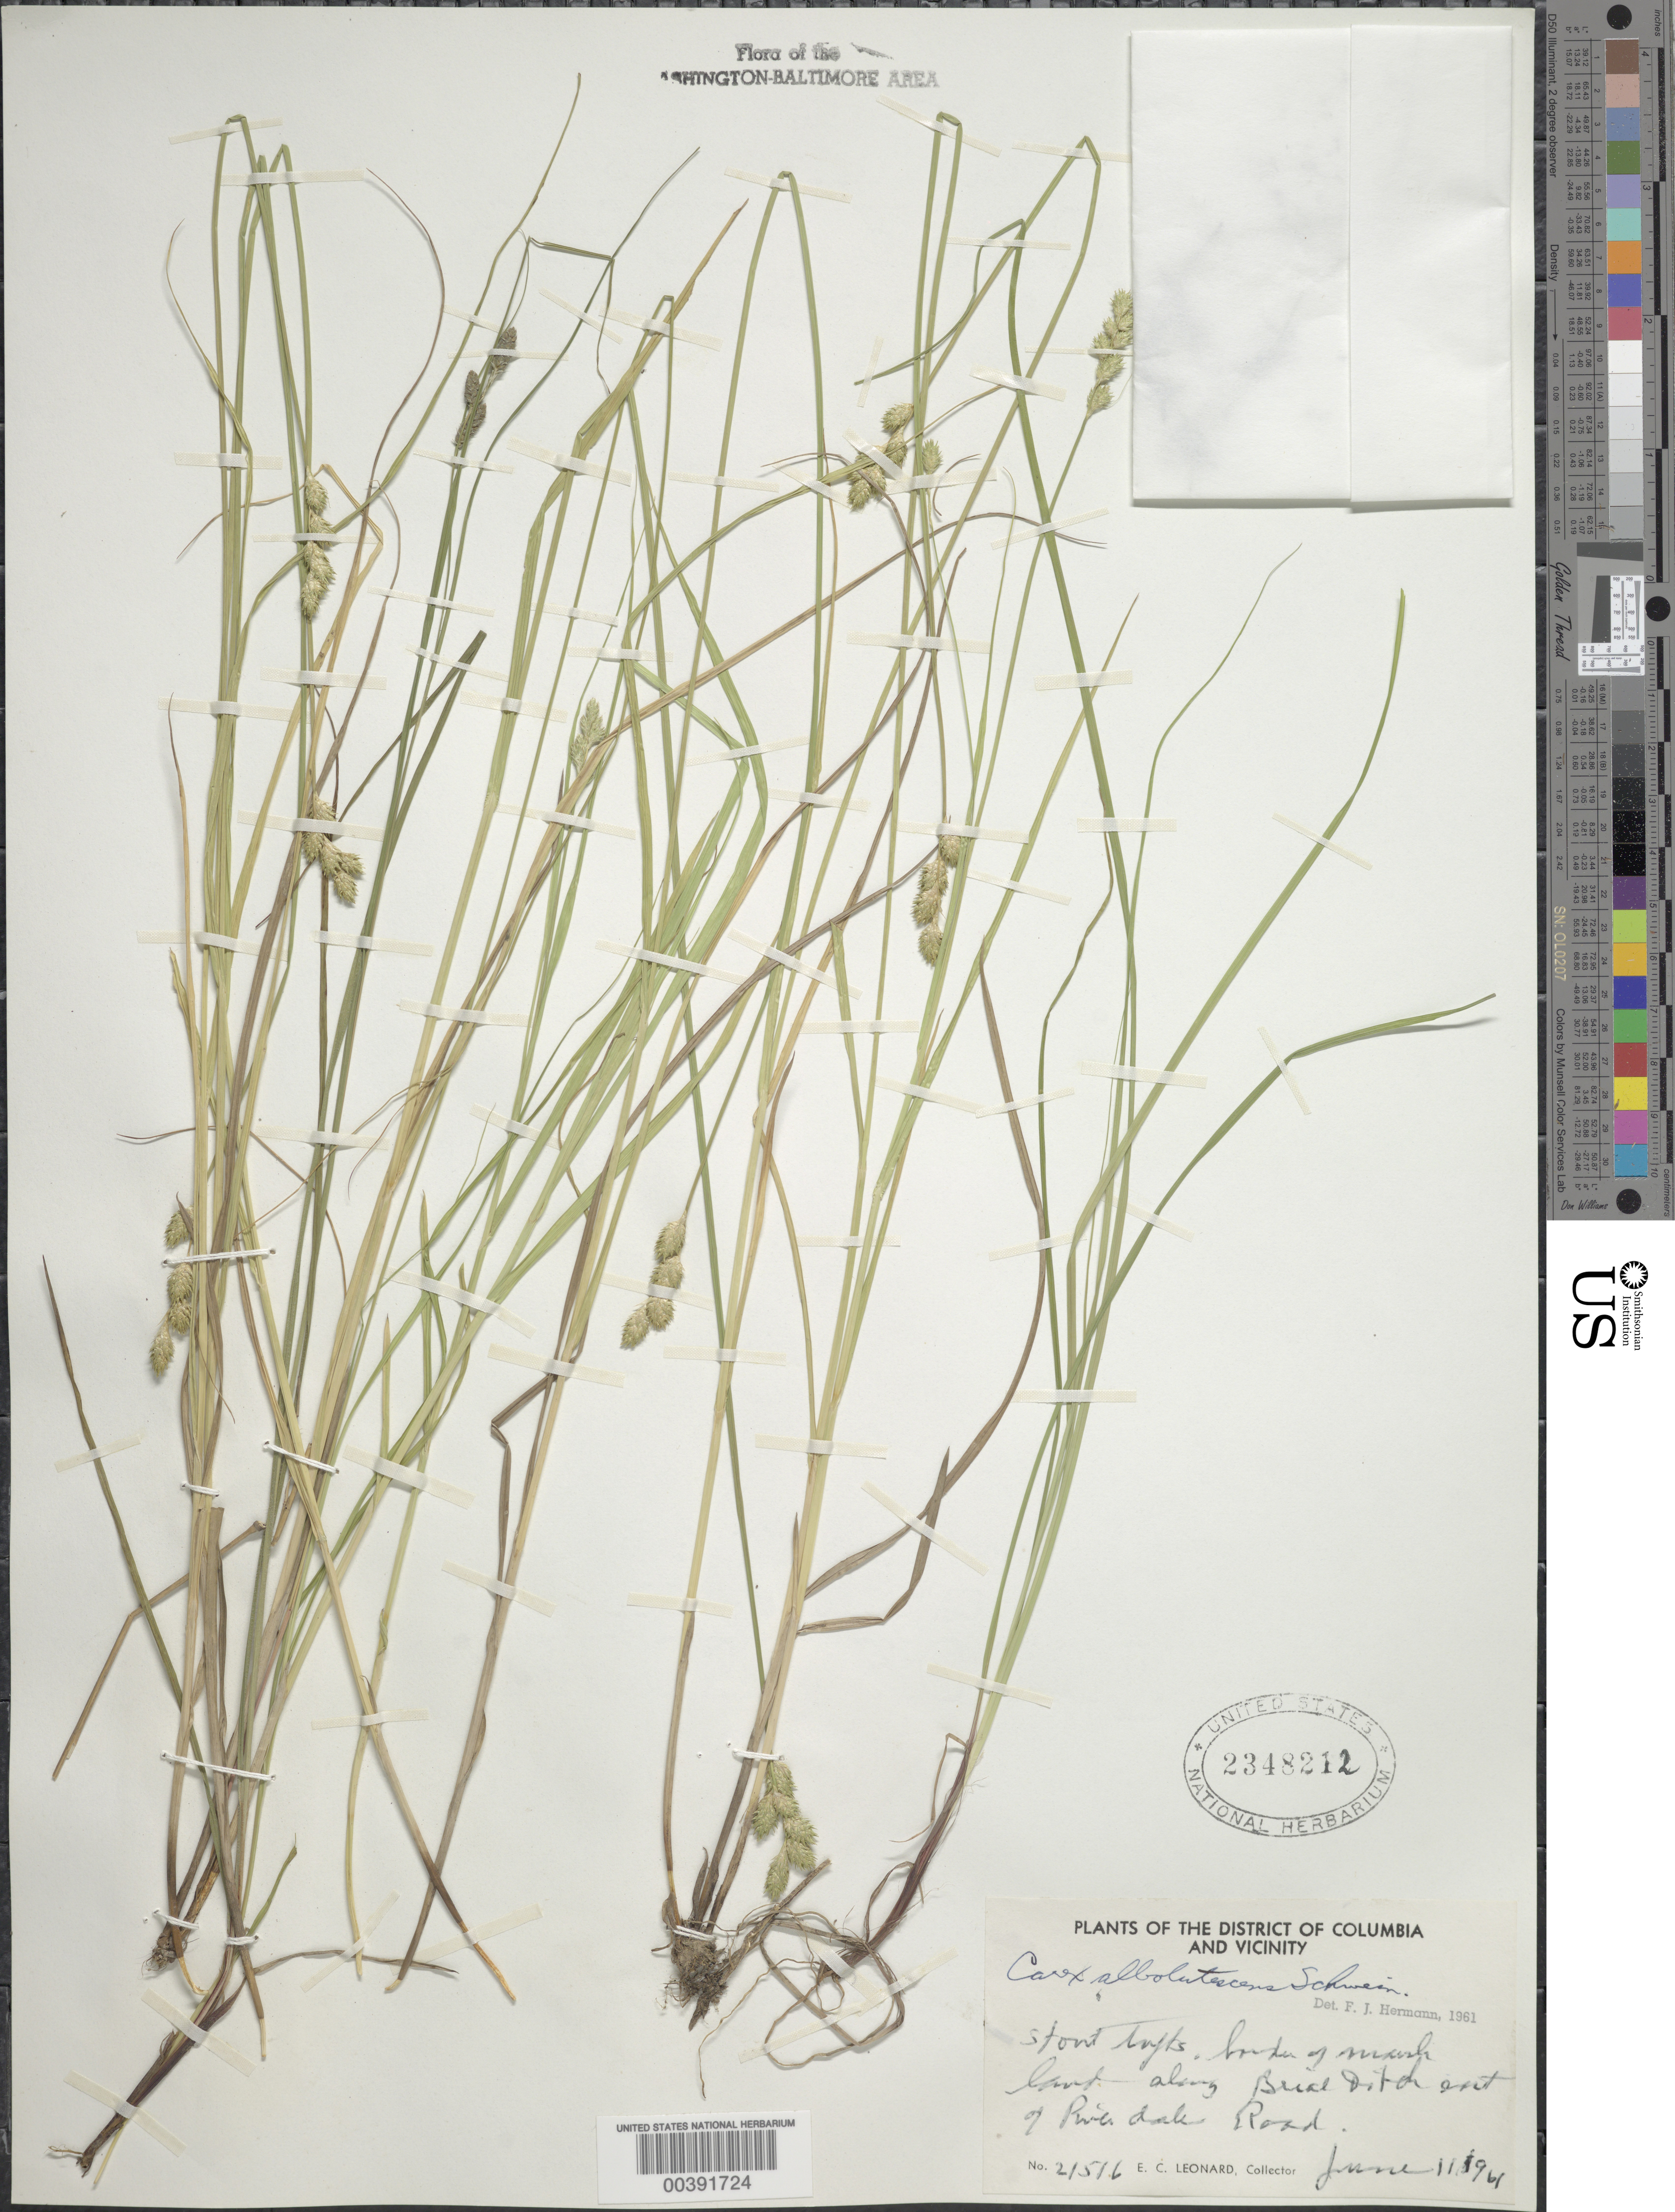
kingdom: Plantae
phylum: Tracheophyta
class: Liliopsida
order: Poales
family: Cyperaceae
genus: Carex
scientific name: Carex albolutescens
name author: Schwein.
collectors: E. C. Leonard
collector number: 21516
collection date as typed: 11 Jun 1961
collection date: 1961-06-11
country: United States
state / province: Maryland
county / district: Prince George's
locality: Briar Ditch, east of Riverdale Road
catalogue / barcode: US 2348212